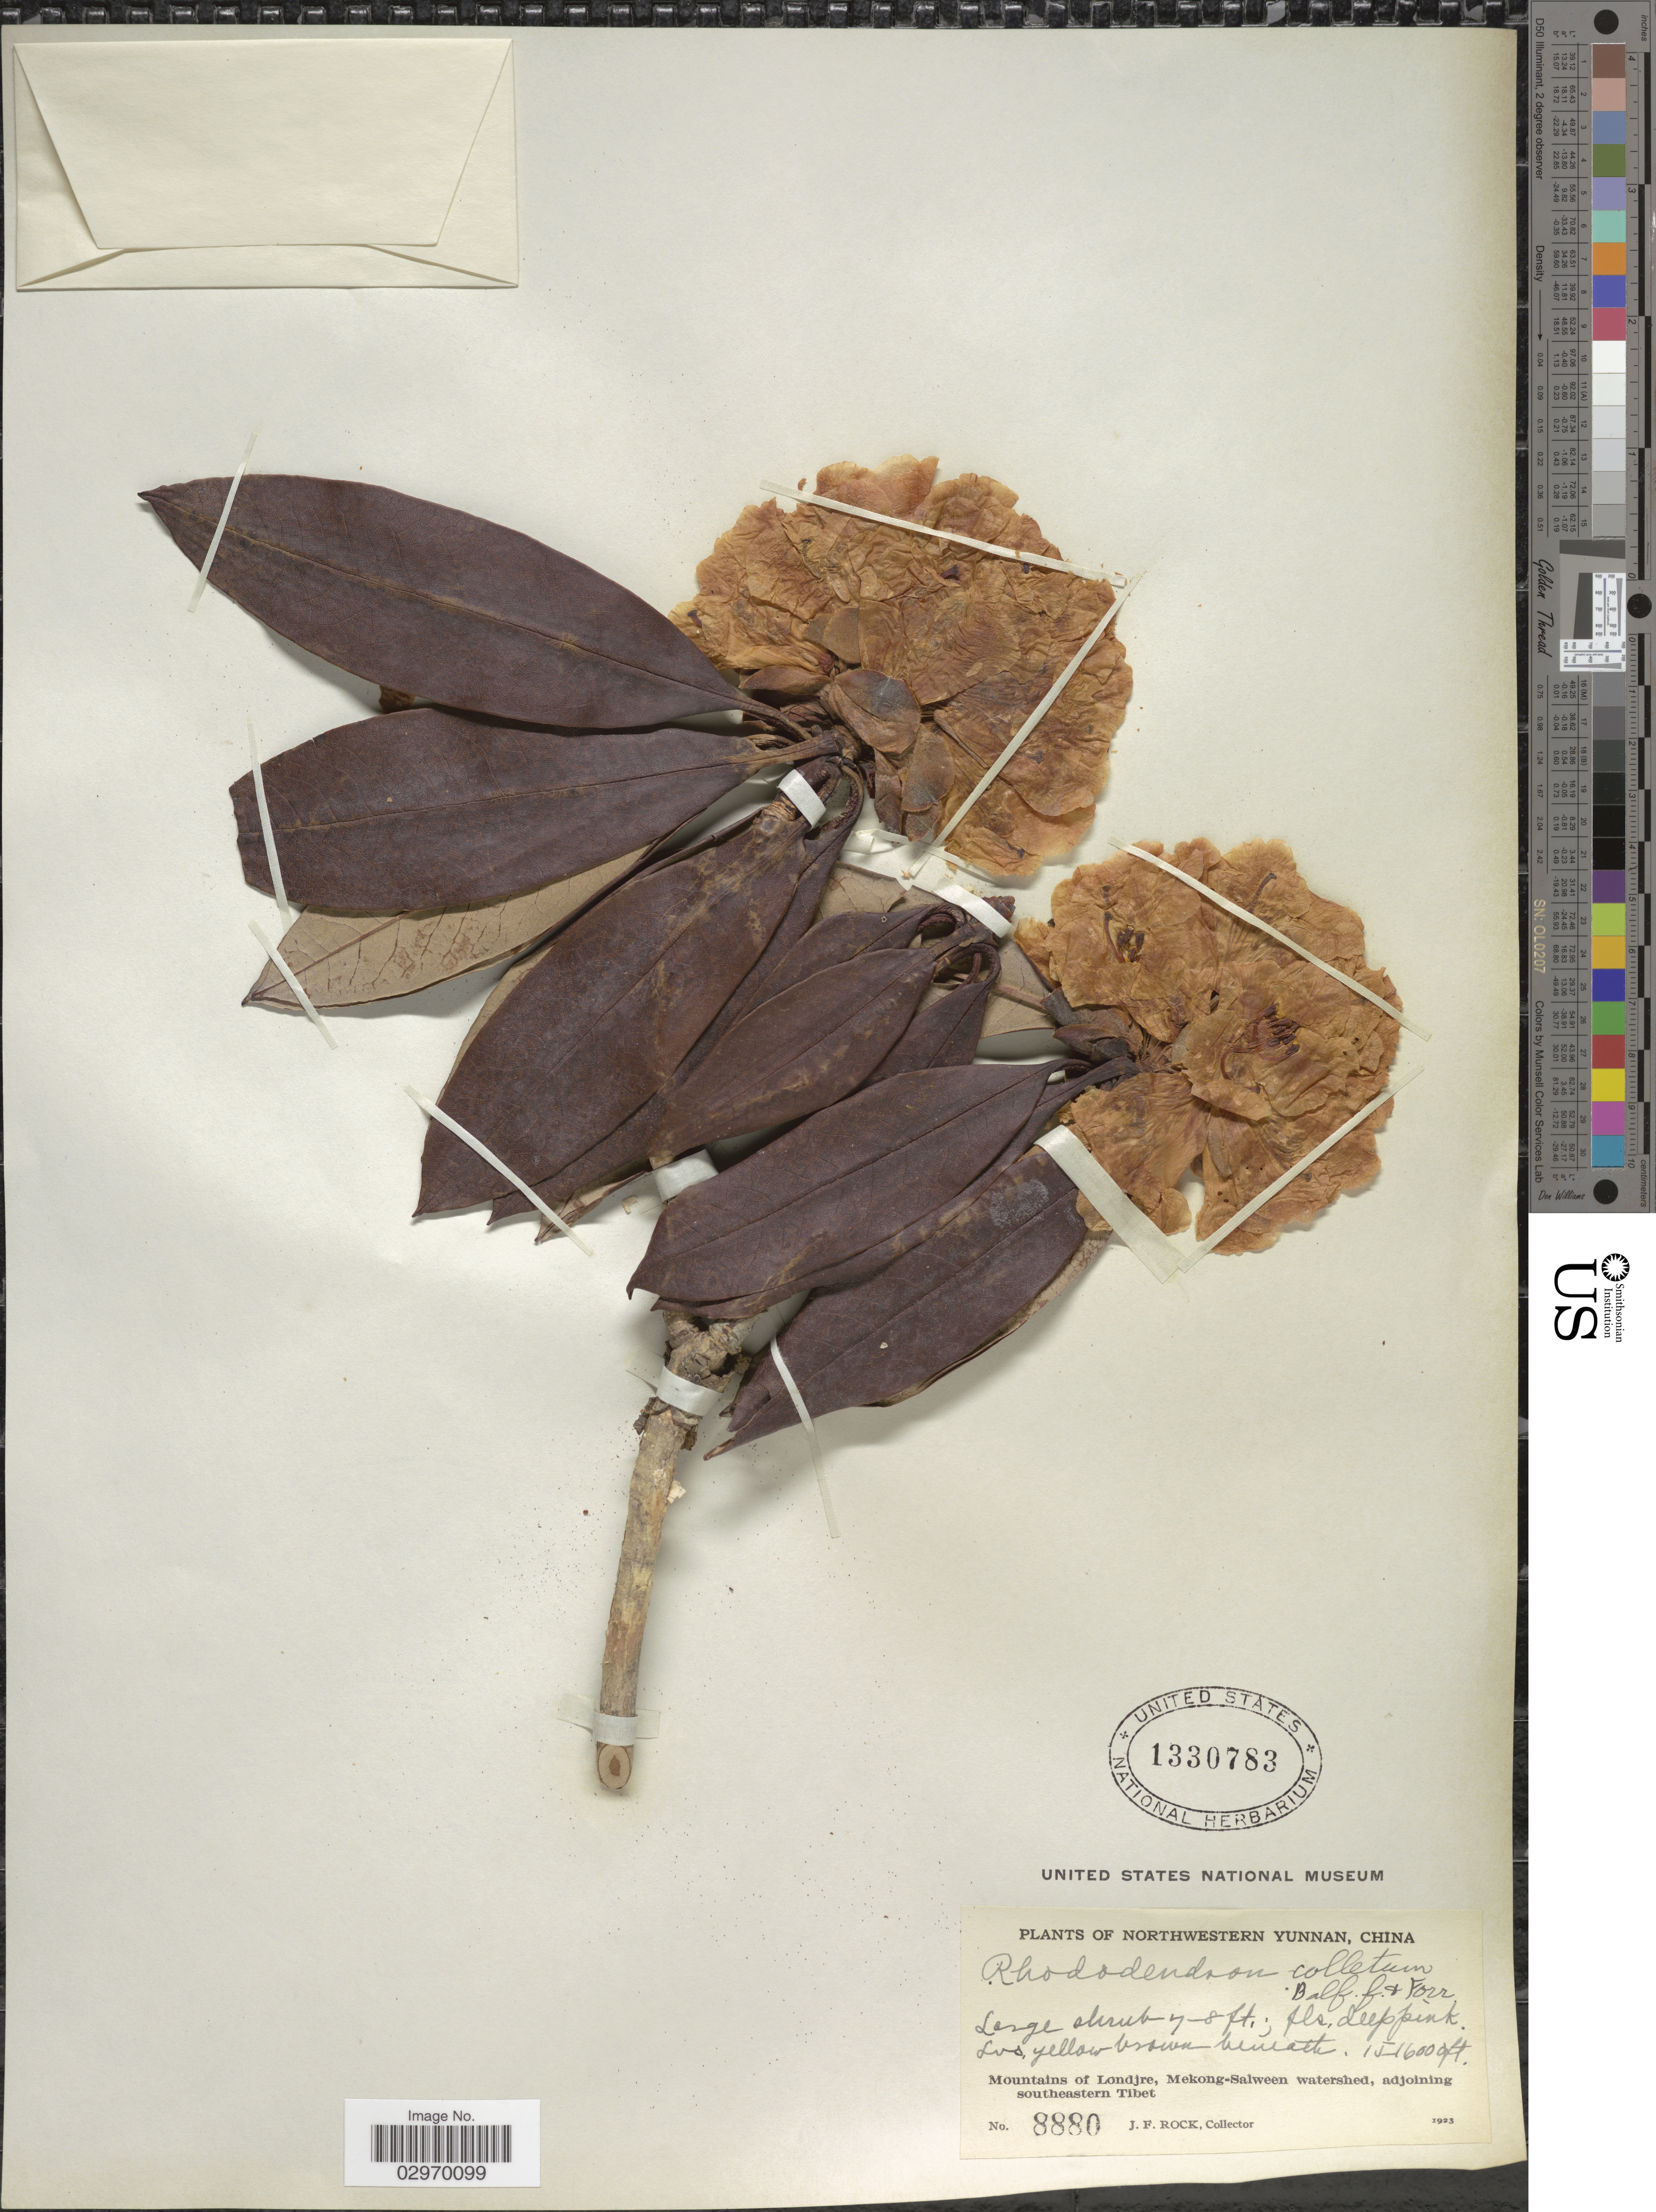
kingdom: Plantae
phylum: Tracheophyta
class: Magnoliopsida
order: Ericales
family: Ericaceae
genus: Rhododendron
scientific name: Rhododendron colletum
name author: Balf. f. & Forrest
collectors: J. Rock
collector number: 8880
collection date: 1923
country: China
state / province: Yunnan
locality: Northwestern Yunnan. Mountains of Londjre, Mekong-Salween watershed, adjoining southeastern Tibet.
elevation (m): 4572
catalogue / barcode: US 1330783